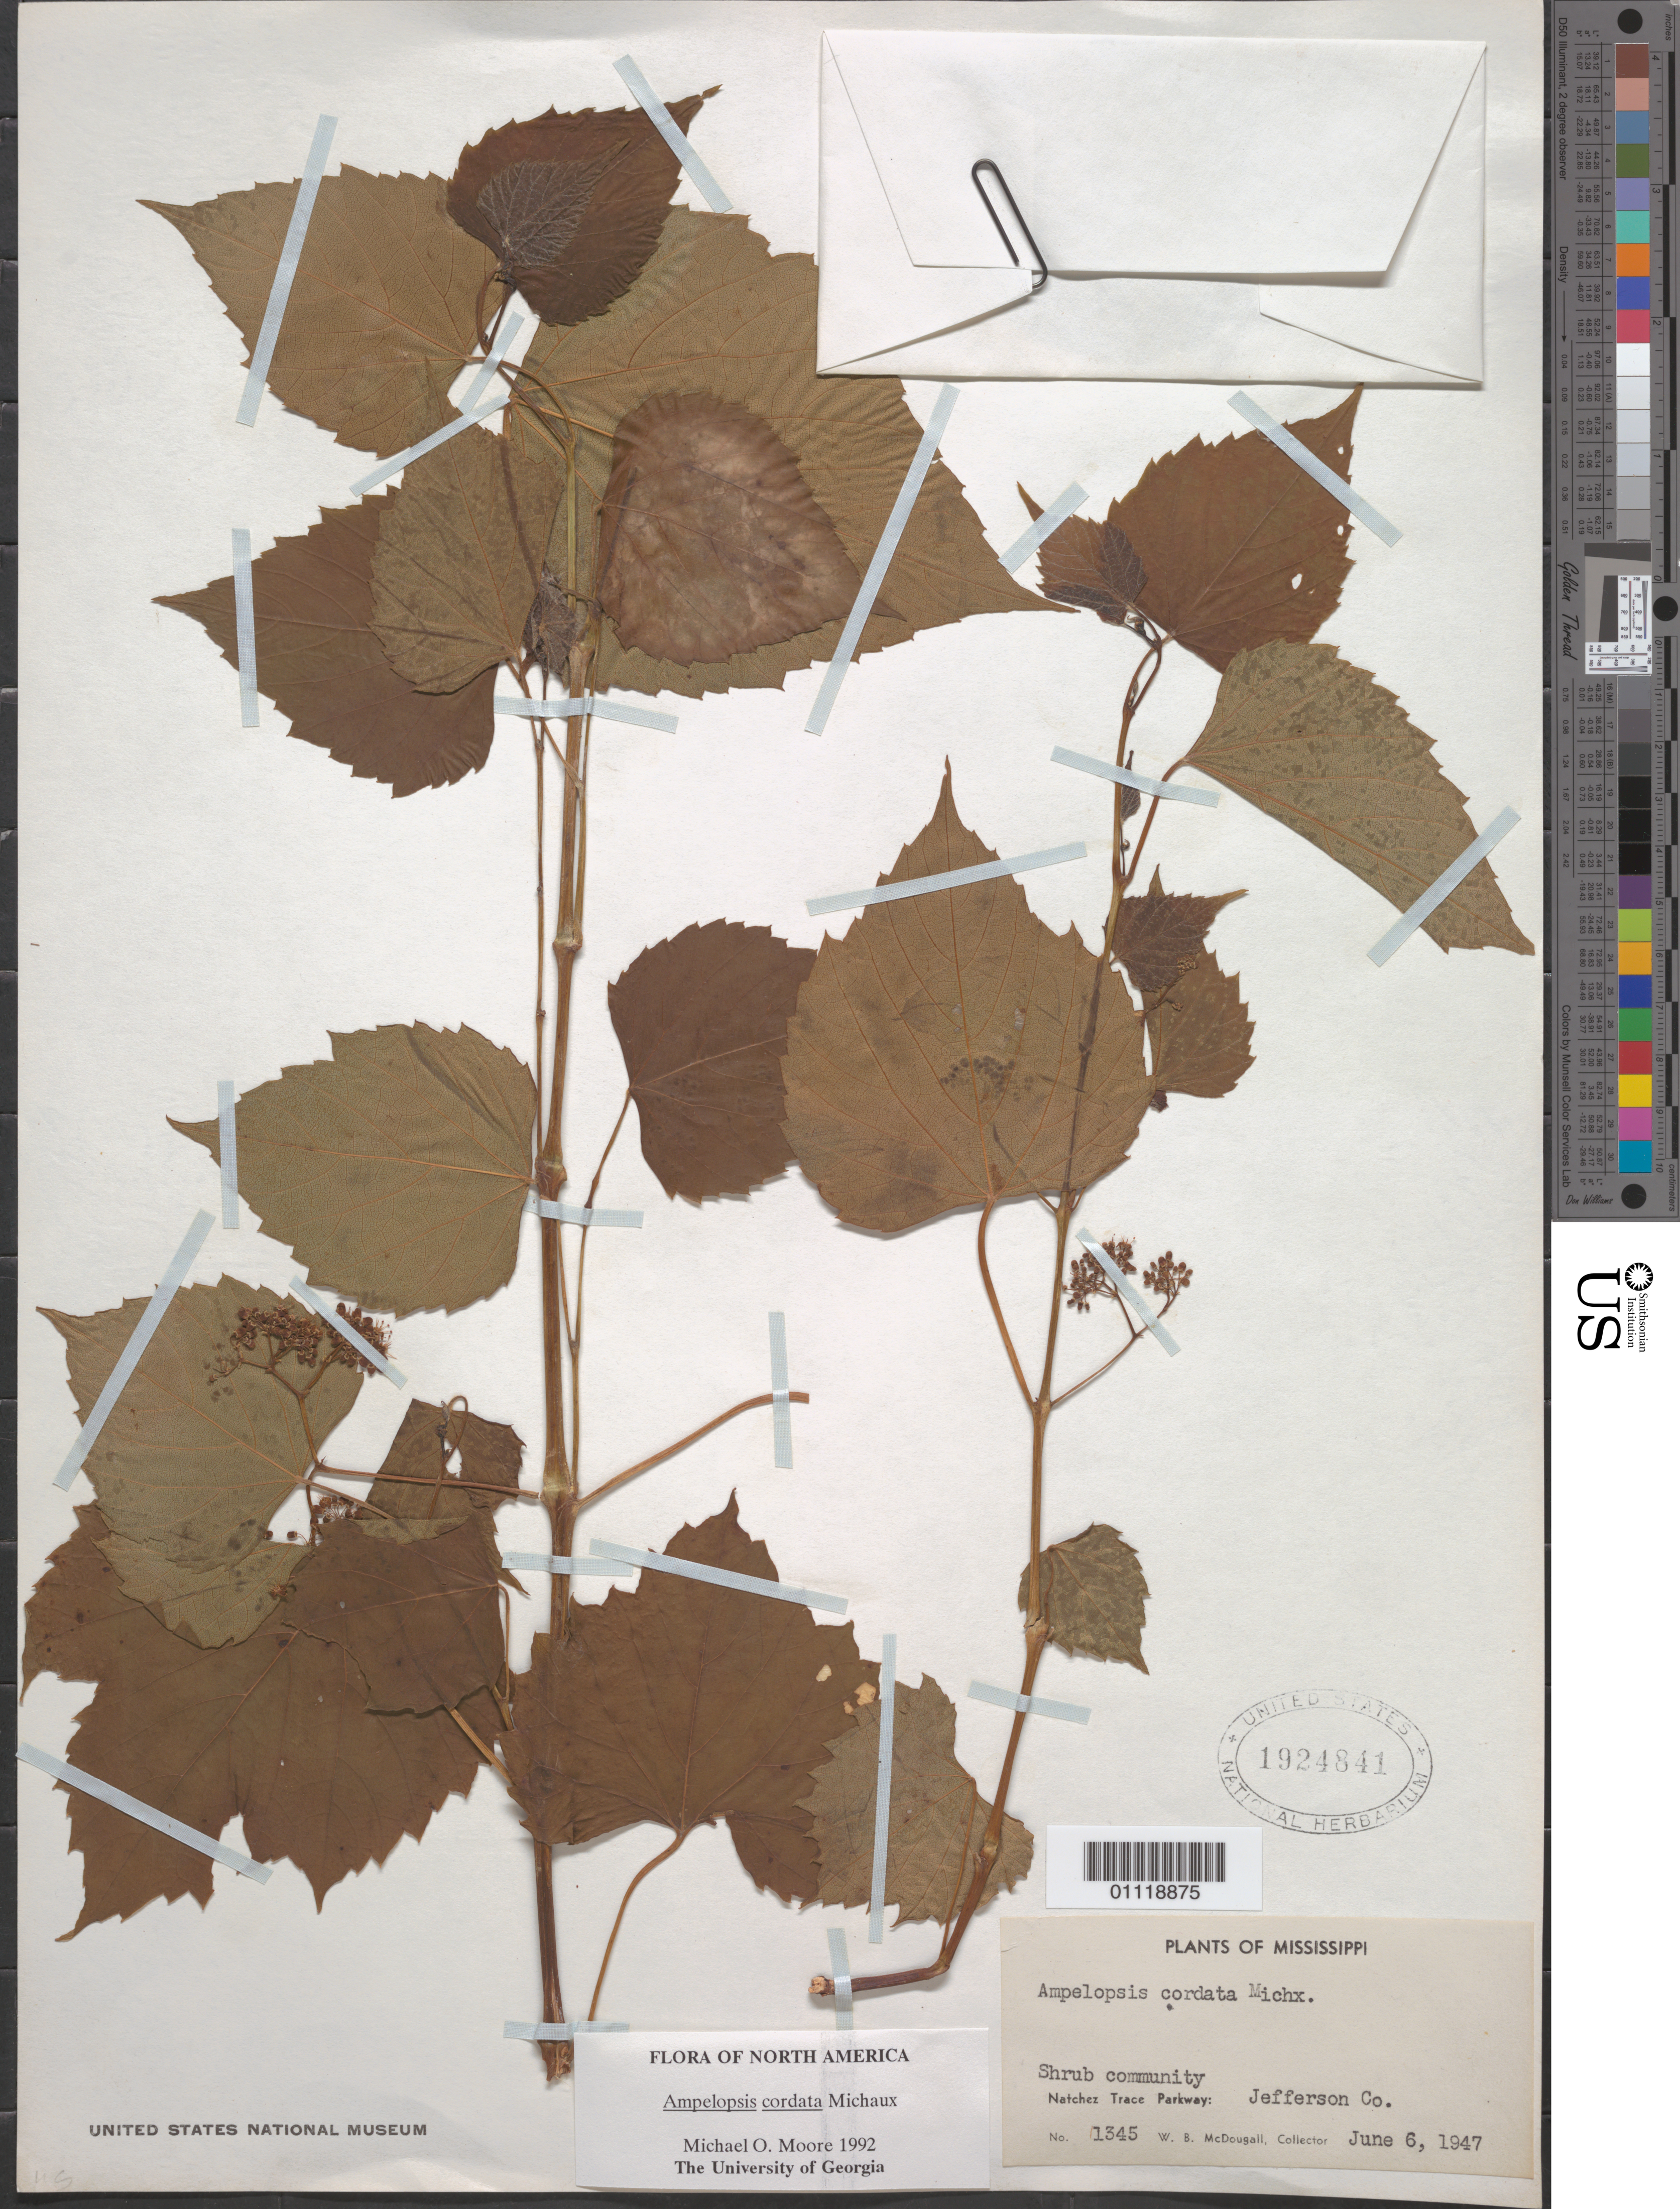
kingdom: Plantae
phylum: Tracheophyta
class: Magnoliopsida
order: Vitales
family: Vitaceae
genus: Ampelopsis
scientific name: Ampelopsis cordata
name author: Michx.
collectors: W. McDougall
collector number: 1345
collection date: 1947-06-06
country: United States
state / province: Mississippi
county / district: Jefferson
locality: Natchez Trace Parkway.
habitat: Shrub comunity.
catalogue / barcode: US 1924841